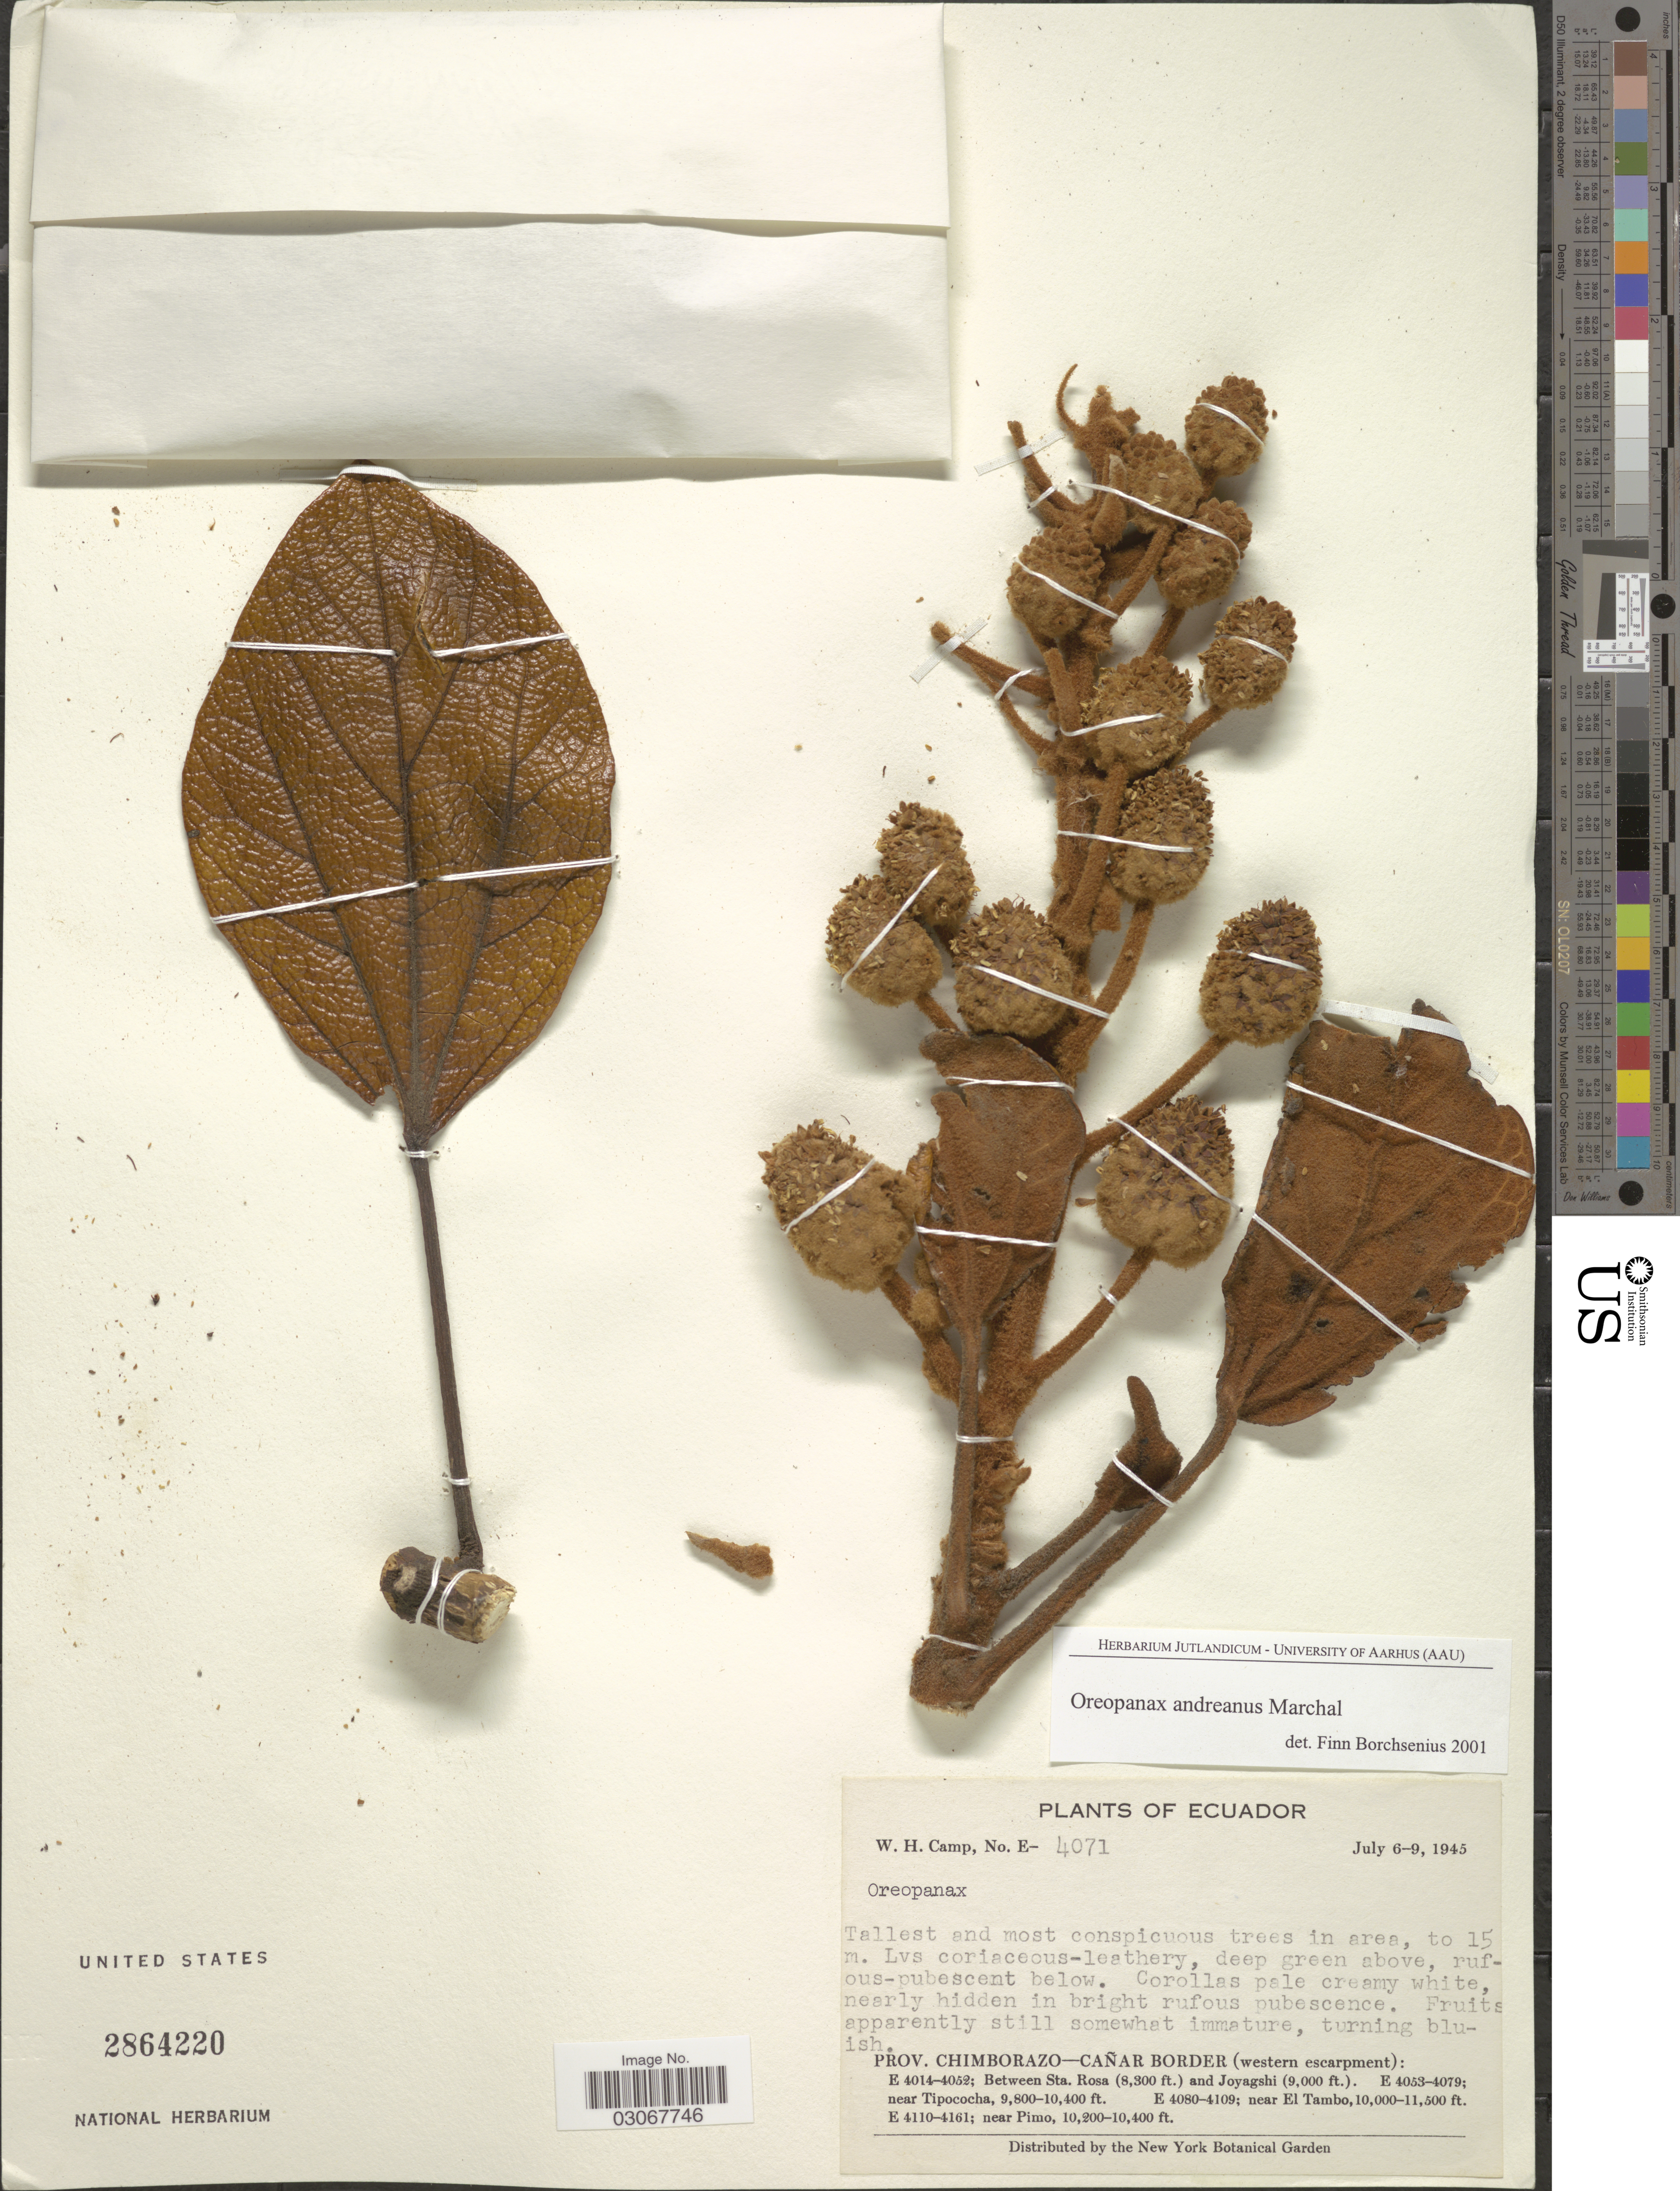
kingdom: Plantae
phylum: Tracheophyta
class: Magnoliopsida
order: Apiales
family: Araliaceae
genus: Oreopanax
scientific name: Oreopanax andreanus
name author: Marchal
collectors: W. H. Camp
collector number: E-4071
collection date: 1945-07-06/1945-07-09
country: Ecuador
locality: Prov. Chimborazo-Cañar border (western escarpment): near Tipococha.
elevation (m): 2987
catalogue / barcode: US 2864220